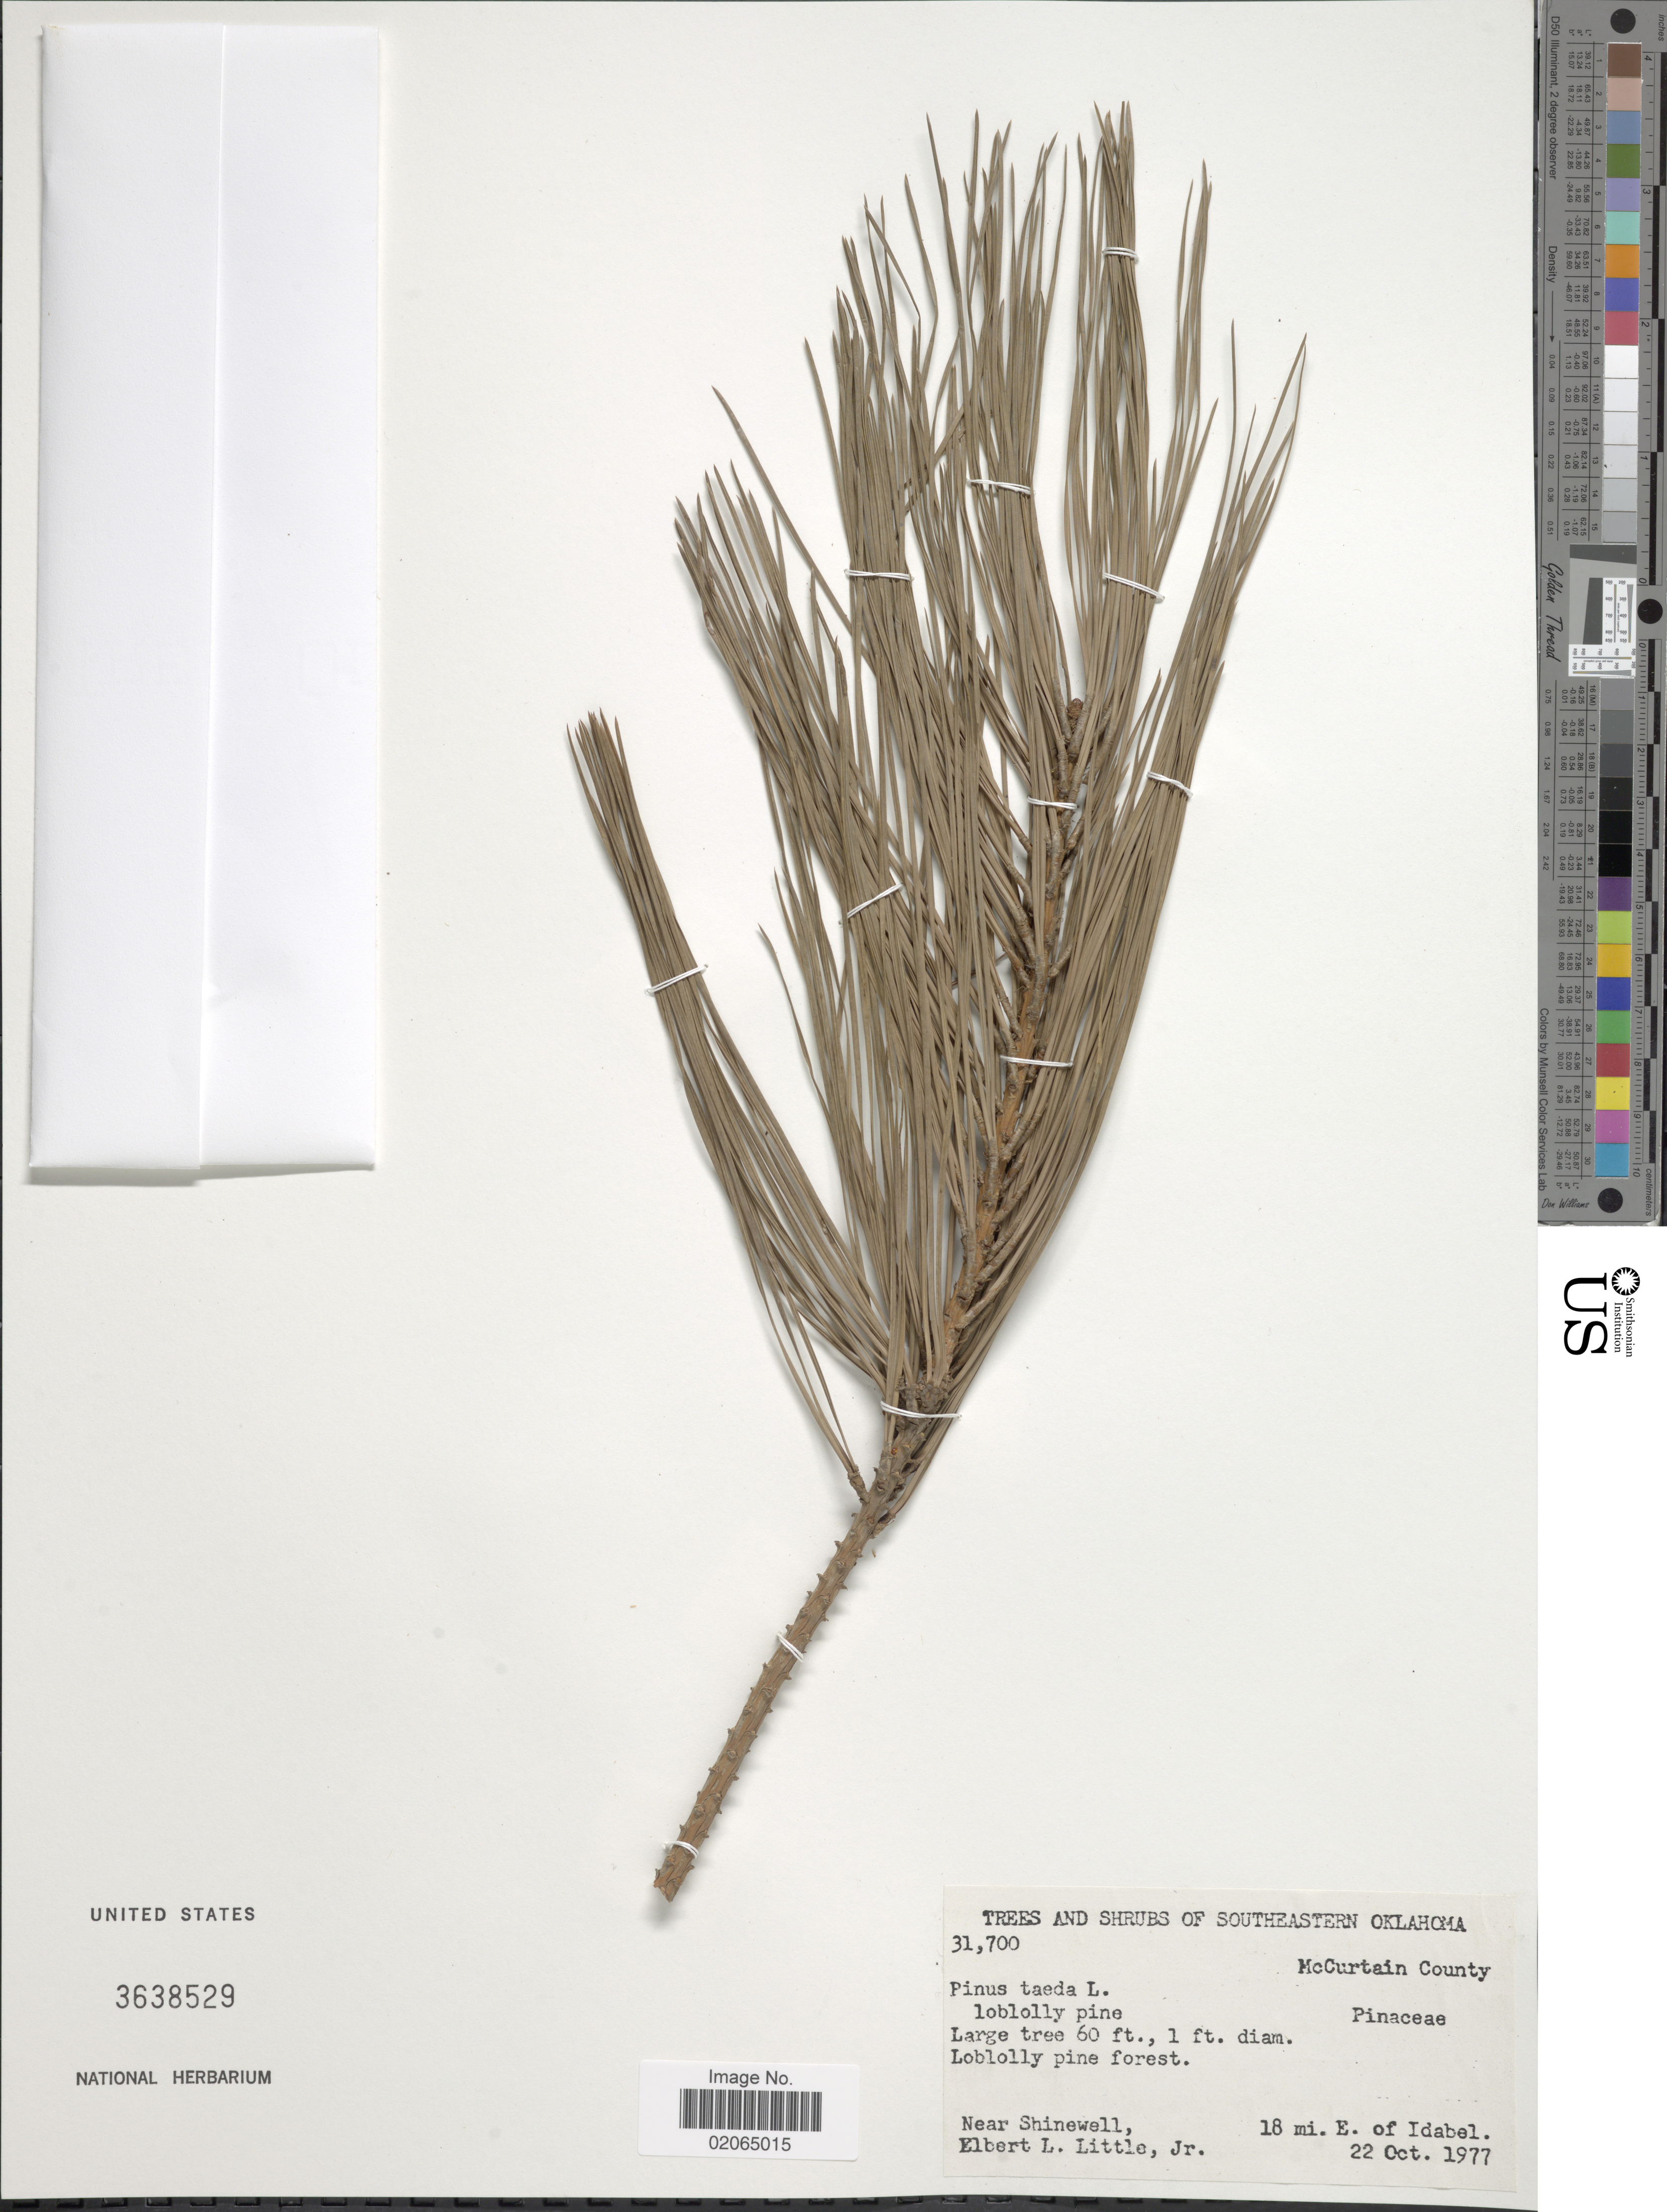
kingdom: Plantae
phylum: Tracheophyta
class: Pinopsida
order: Pinales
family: Pinaceae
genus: Pinus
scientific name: Pinus taeda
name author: L.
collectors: E. L. Little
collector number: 31700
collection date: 1977-10-22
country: United States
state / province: Oklahoma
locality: Southeastern Oklahoma, McCurtain County, Loblolly Pine forest, near Shinewell, 18 mi. E of Idabel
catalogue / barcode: US 3638529